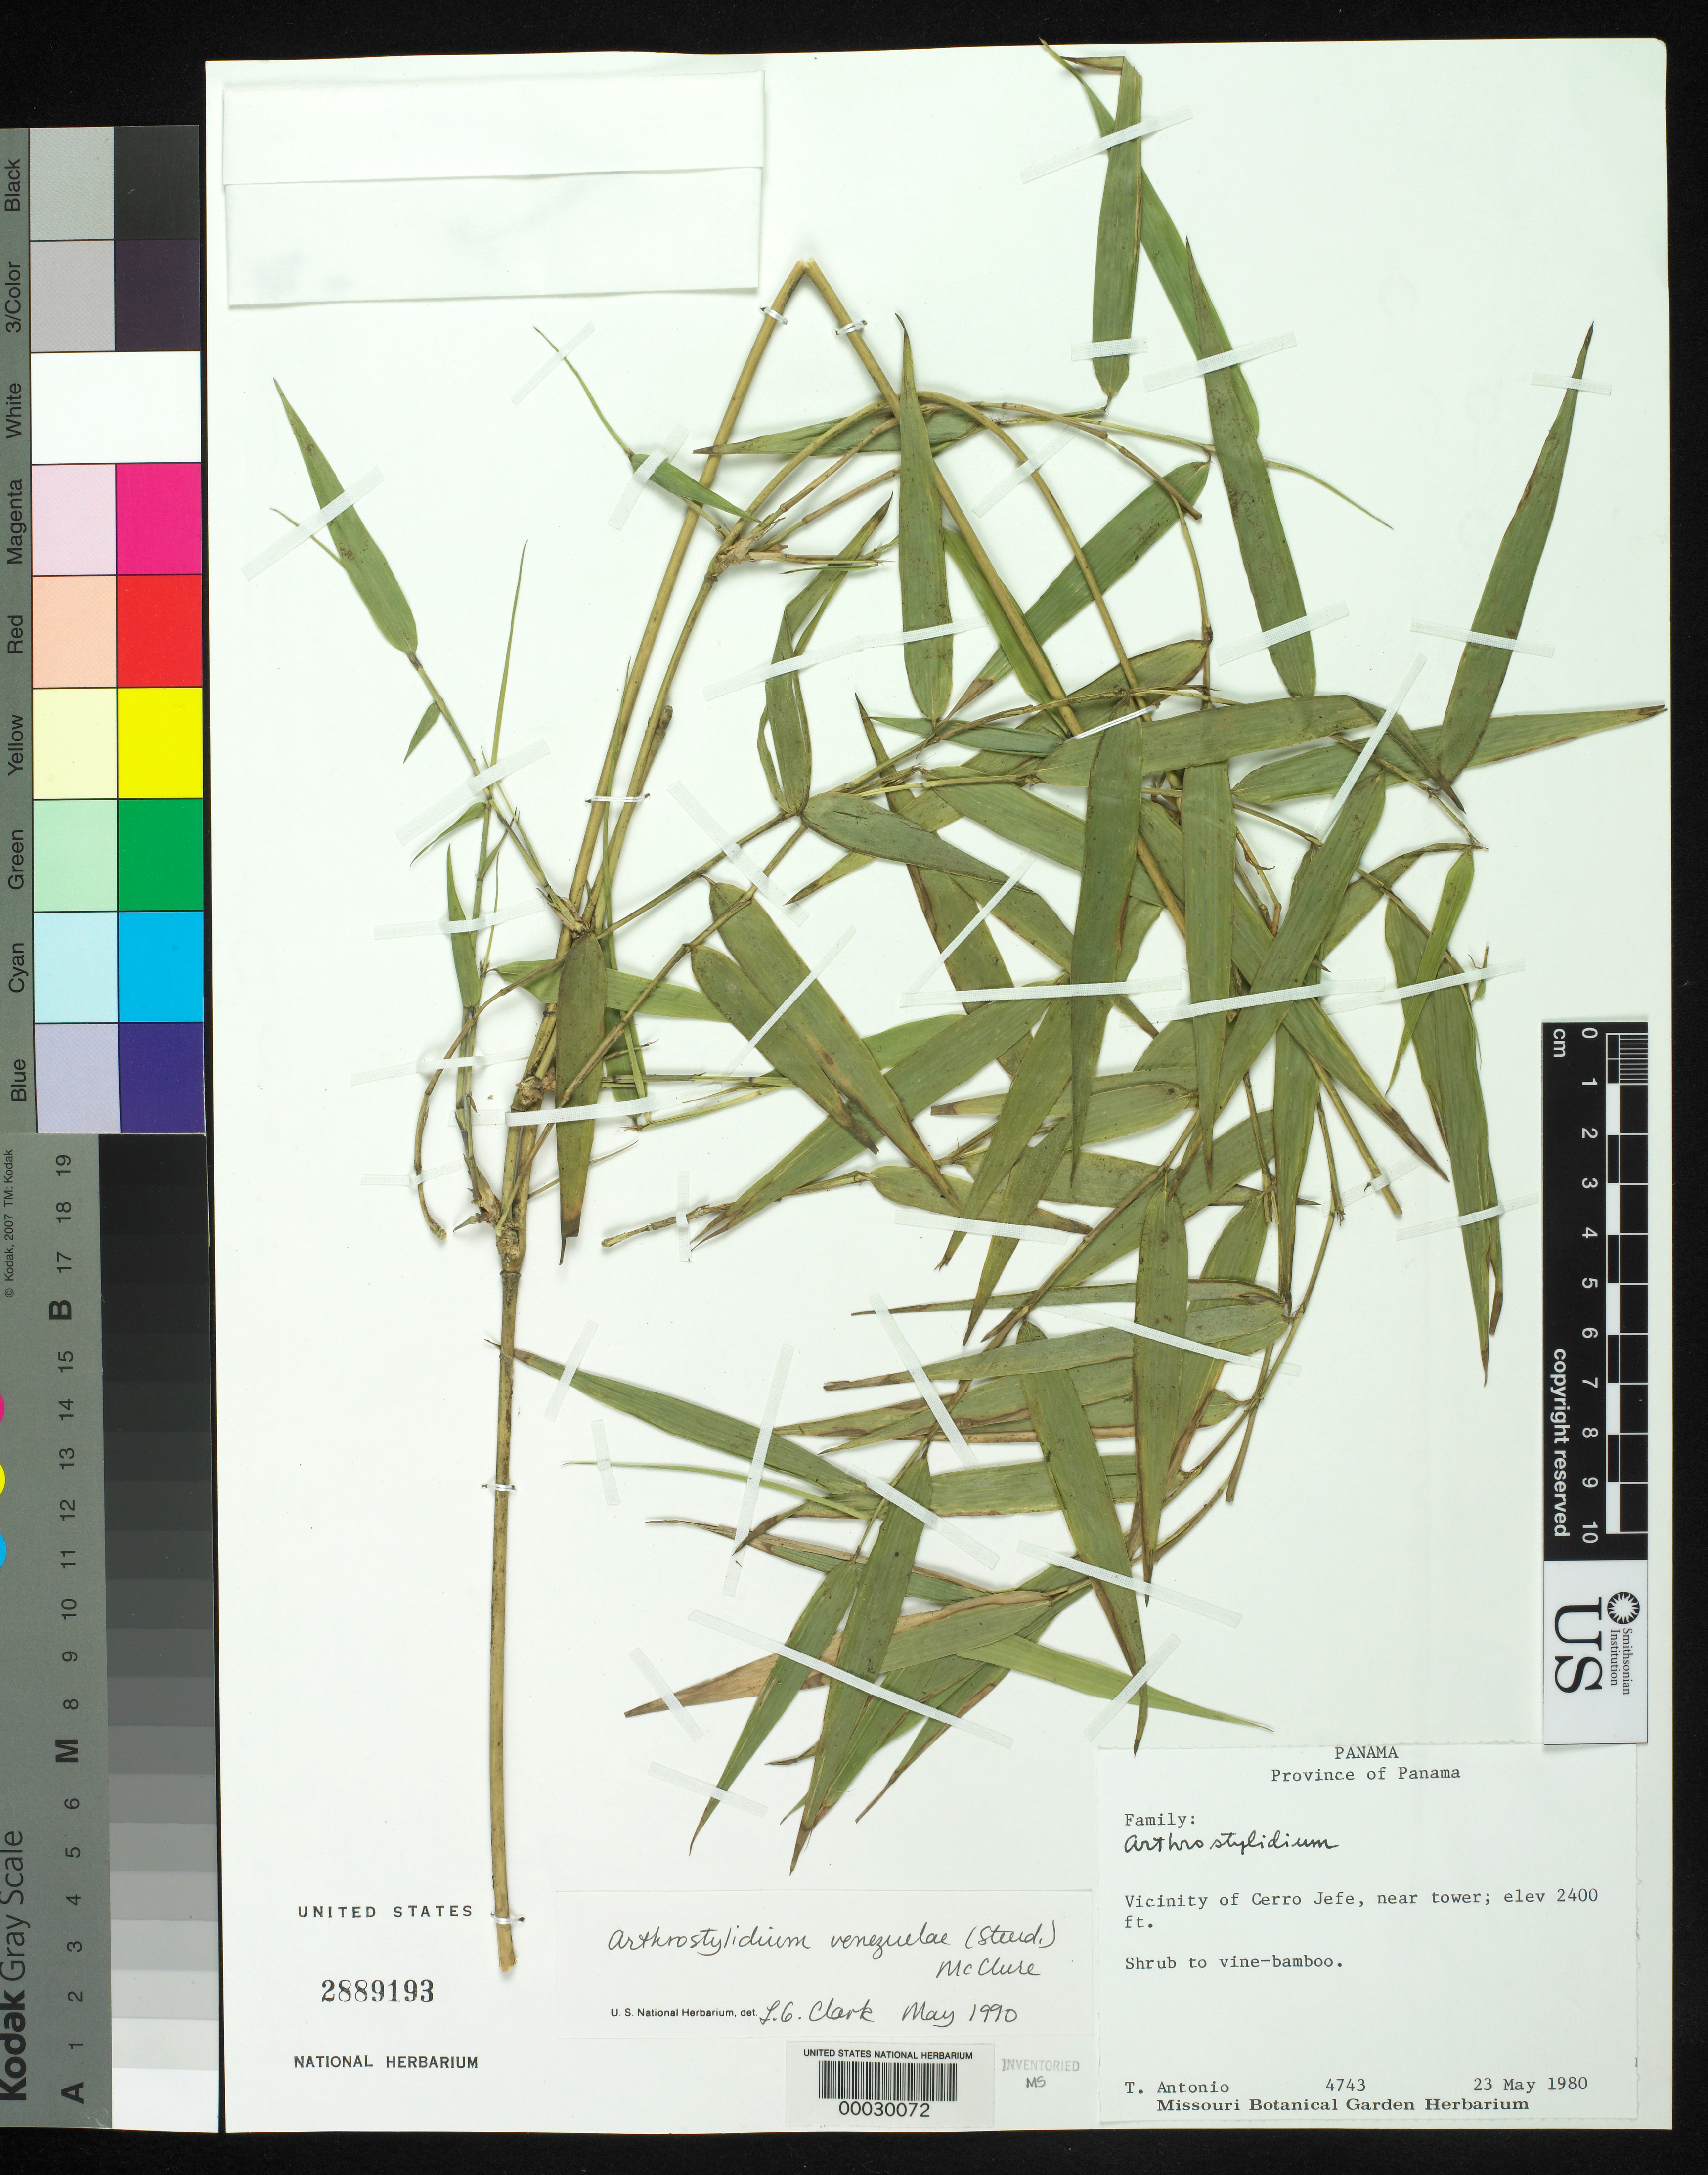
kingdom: Plantae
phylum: Tracheophyta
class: Liliopsida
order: Poales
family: Poaceae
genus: Arthrostylidium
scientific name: Arthrostylidium venezuelae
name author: (Steud.) McClure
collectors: T. Antonio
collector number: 4743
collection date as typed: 23 May 1980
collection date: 1980-05-23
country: Panama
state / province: Panamá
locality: Vicinity of Cerro Jefe, near tower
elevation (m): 732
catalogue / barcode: US 2889193